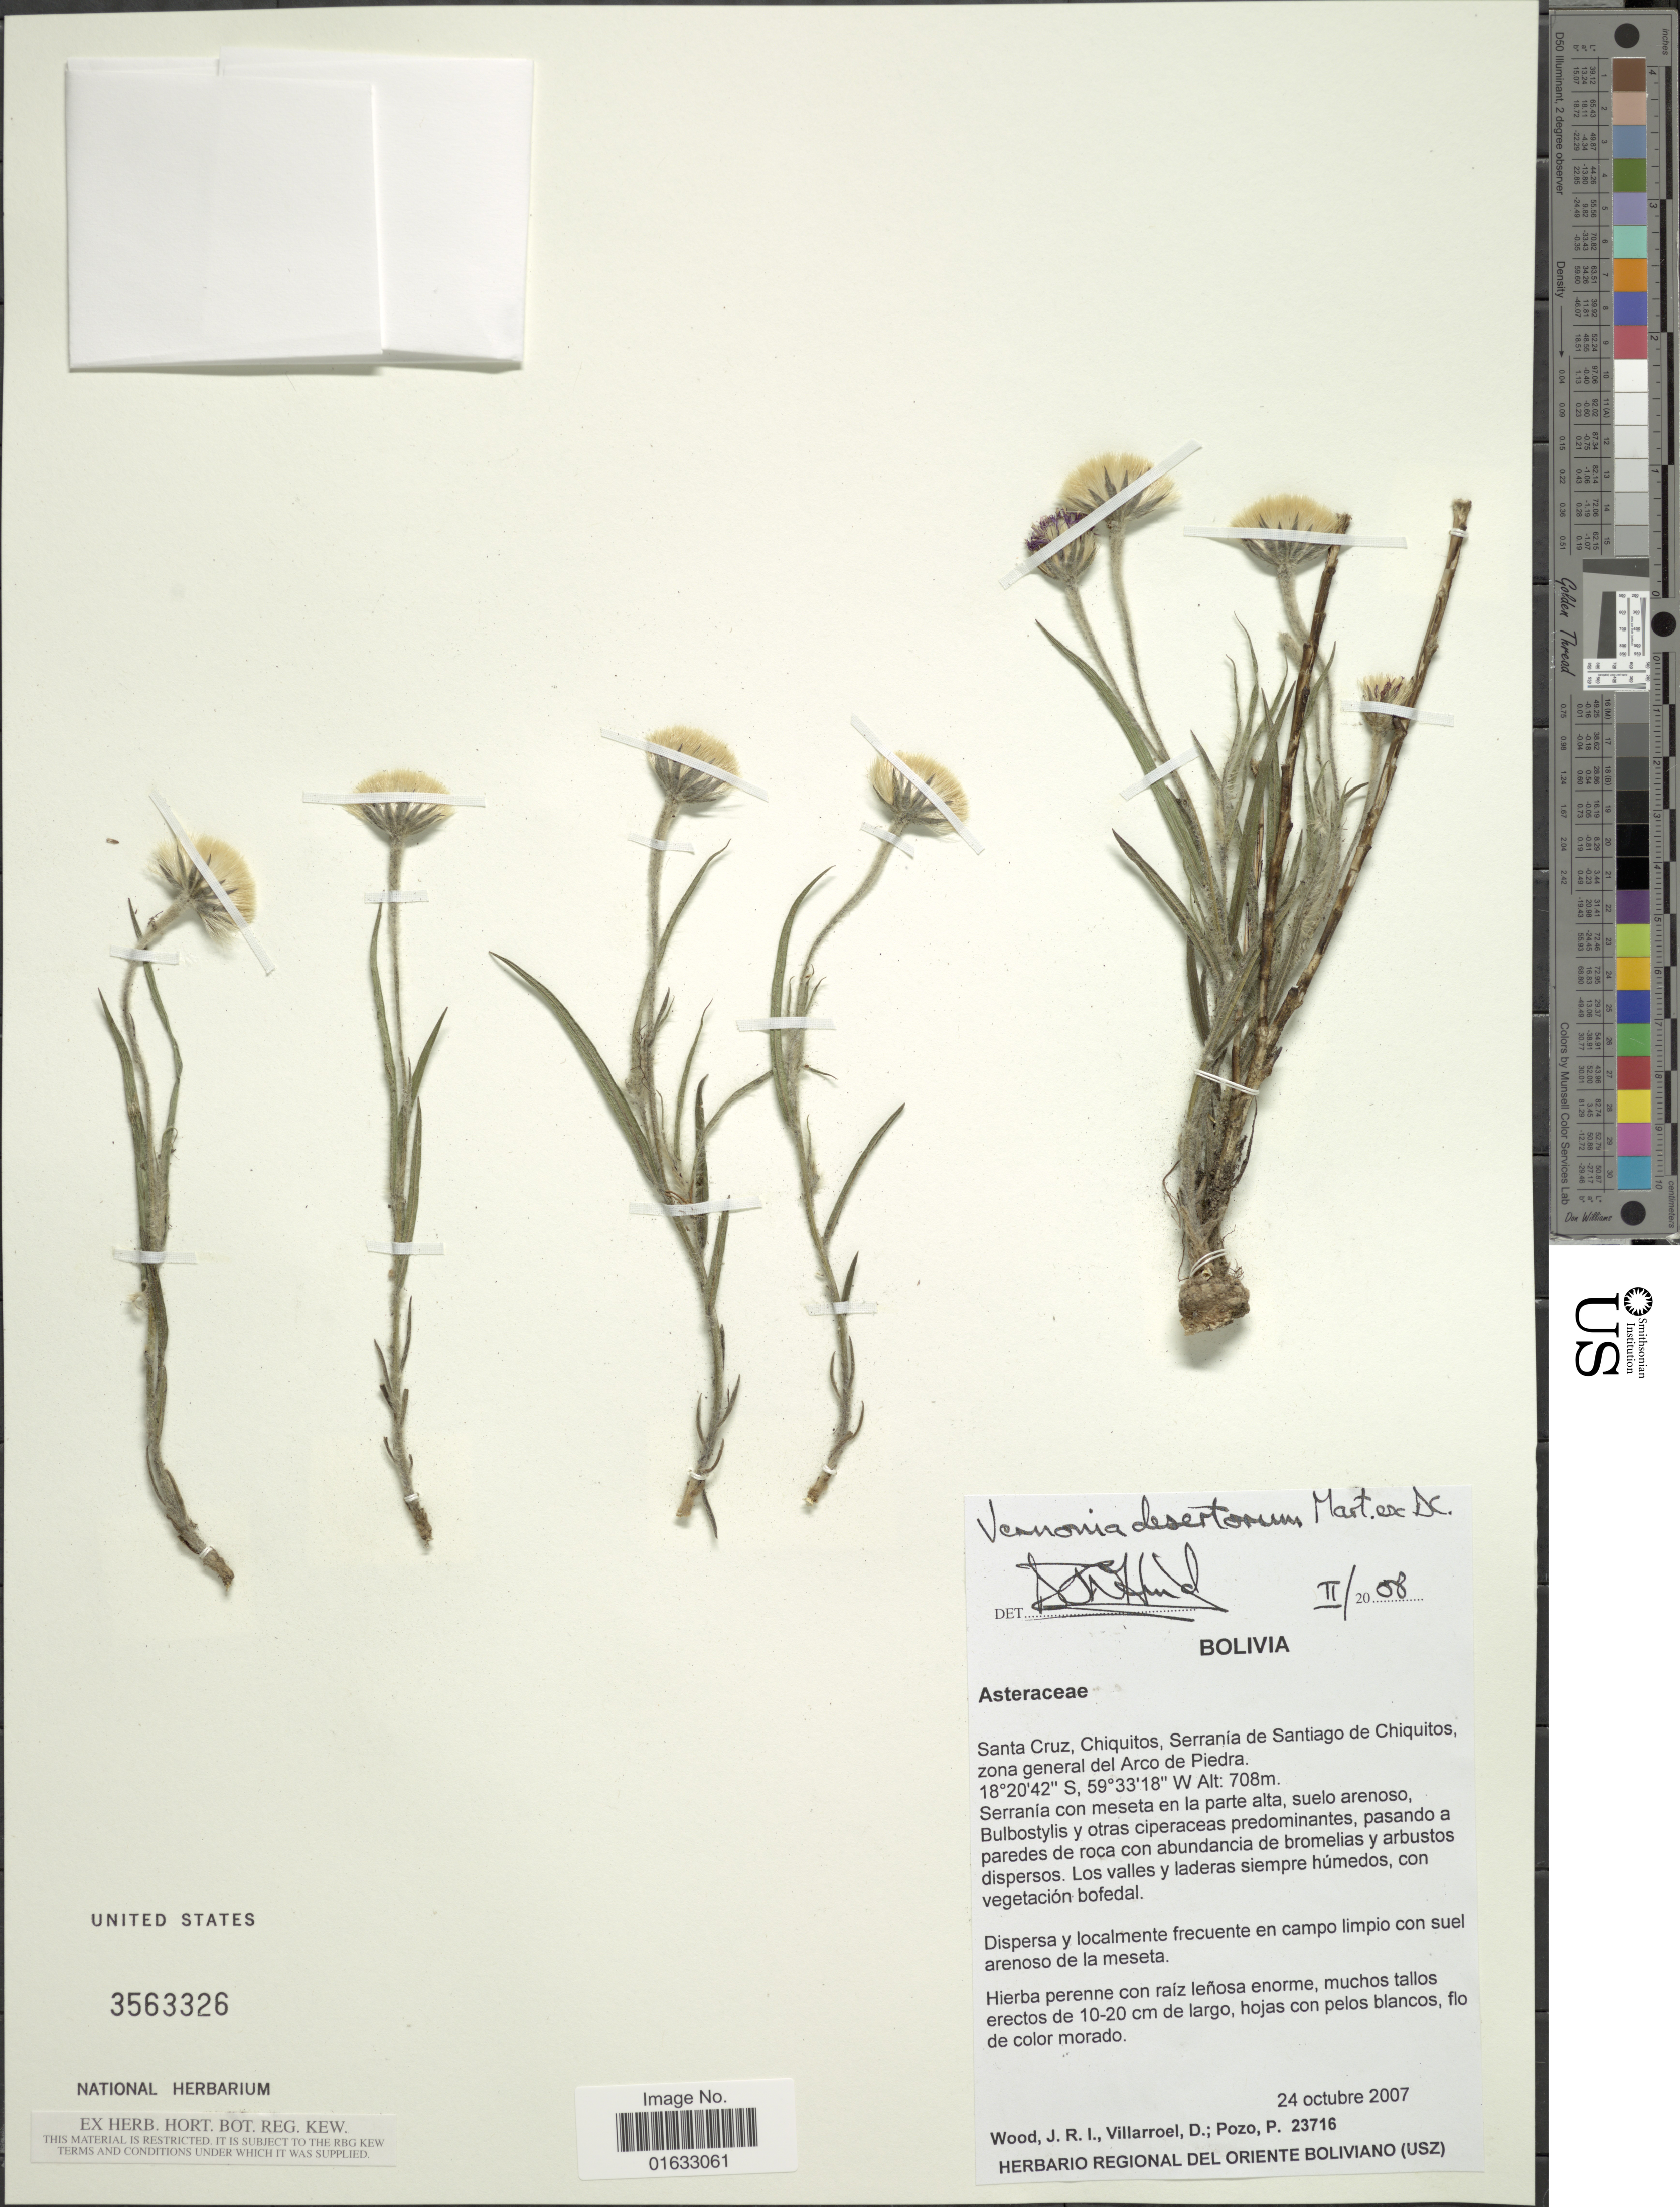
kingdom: Plantae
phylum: Tracheophyta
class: Magnoliopsida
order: Asterales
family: Asteraceae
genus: Chrysolaena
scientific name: Chrysolaena desertorum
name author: (Mart. ex DC.) Dematt.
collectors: J. R. I. Wood, D. Villarroel & P. Pozo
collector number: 23716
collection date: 2007-10-24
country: Bolivia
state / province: Santa Cruz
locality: Bolivia Santa Cruz, Chiquitos, Serrania de Santiago de Chiquitos, zona general del Arco de Piedra.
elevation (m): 708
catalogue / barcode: US 3563326